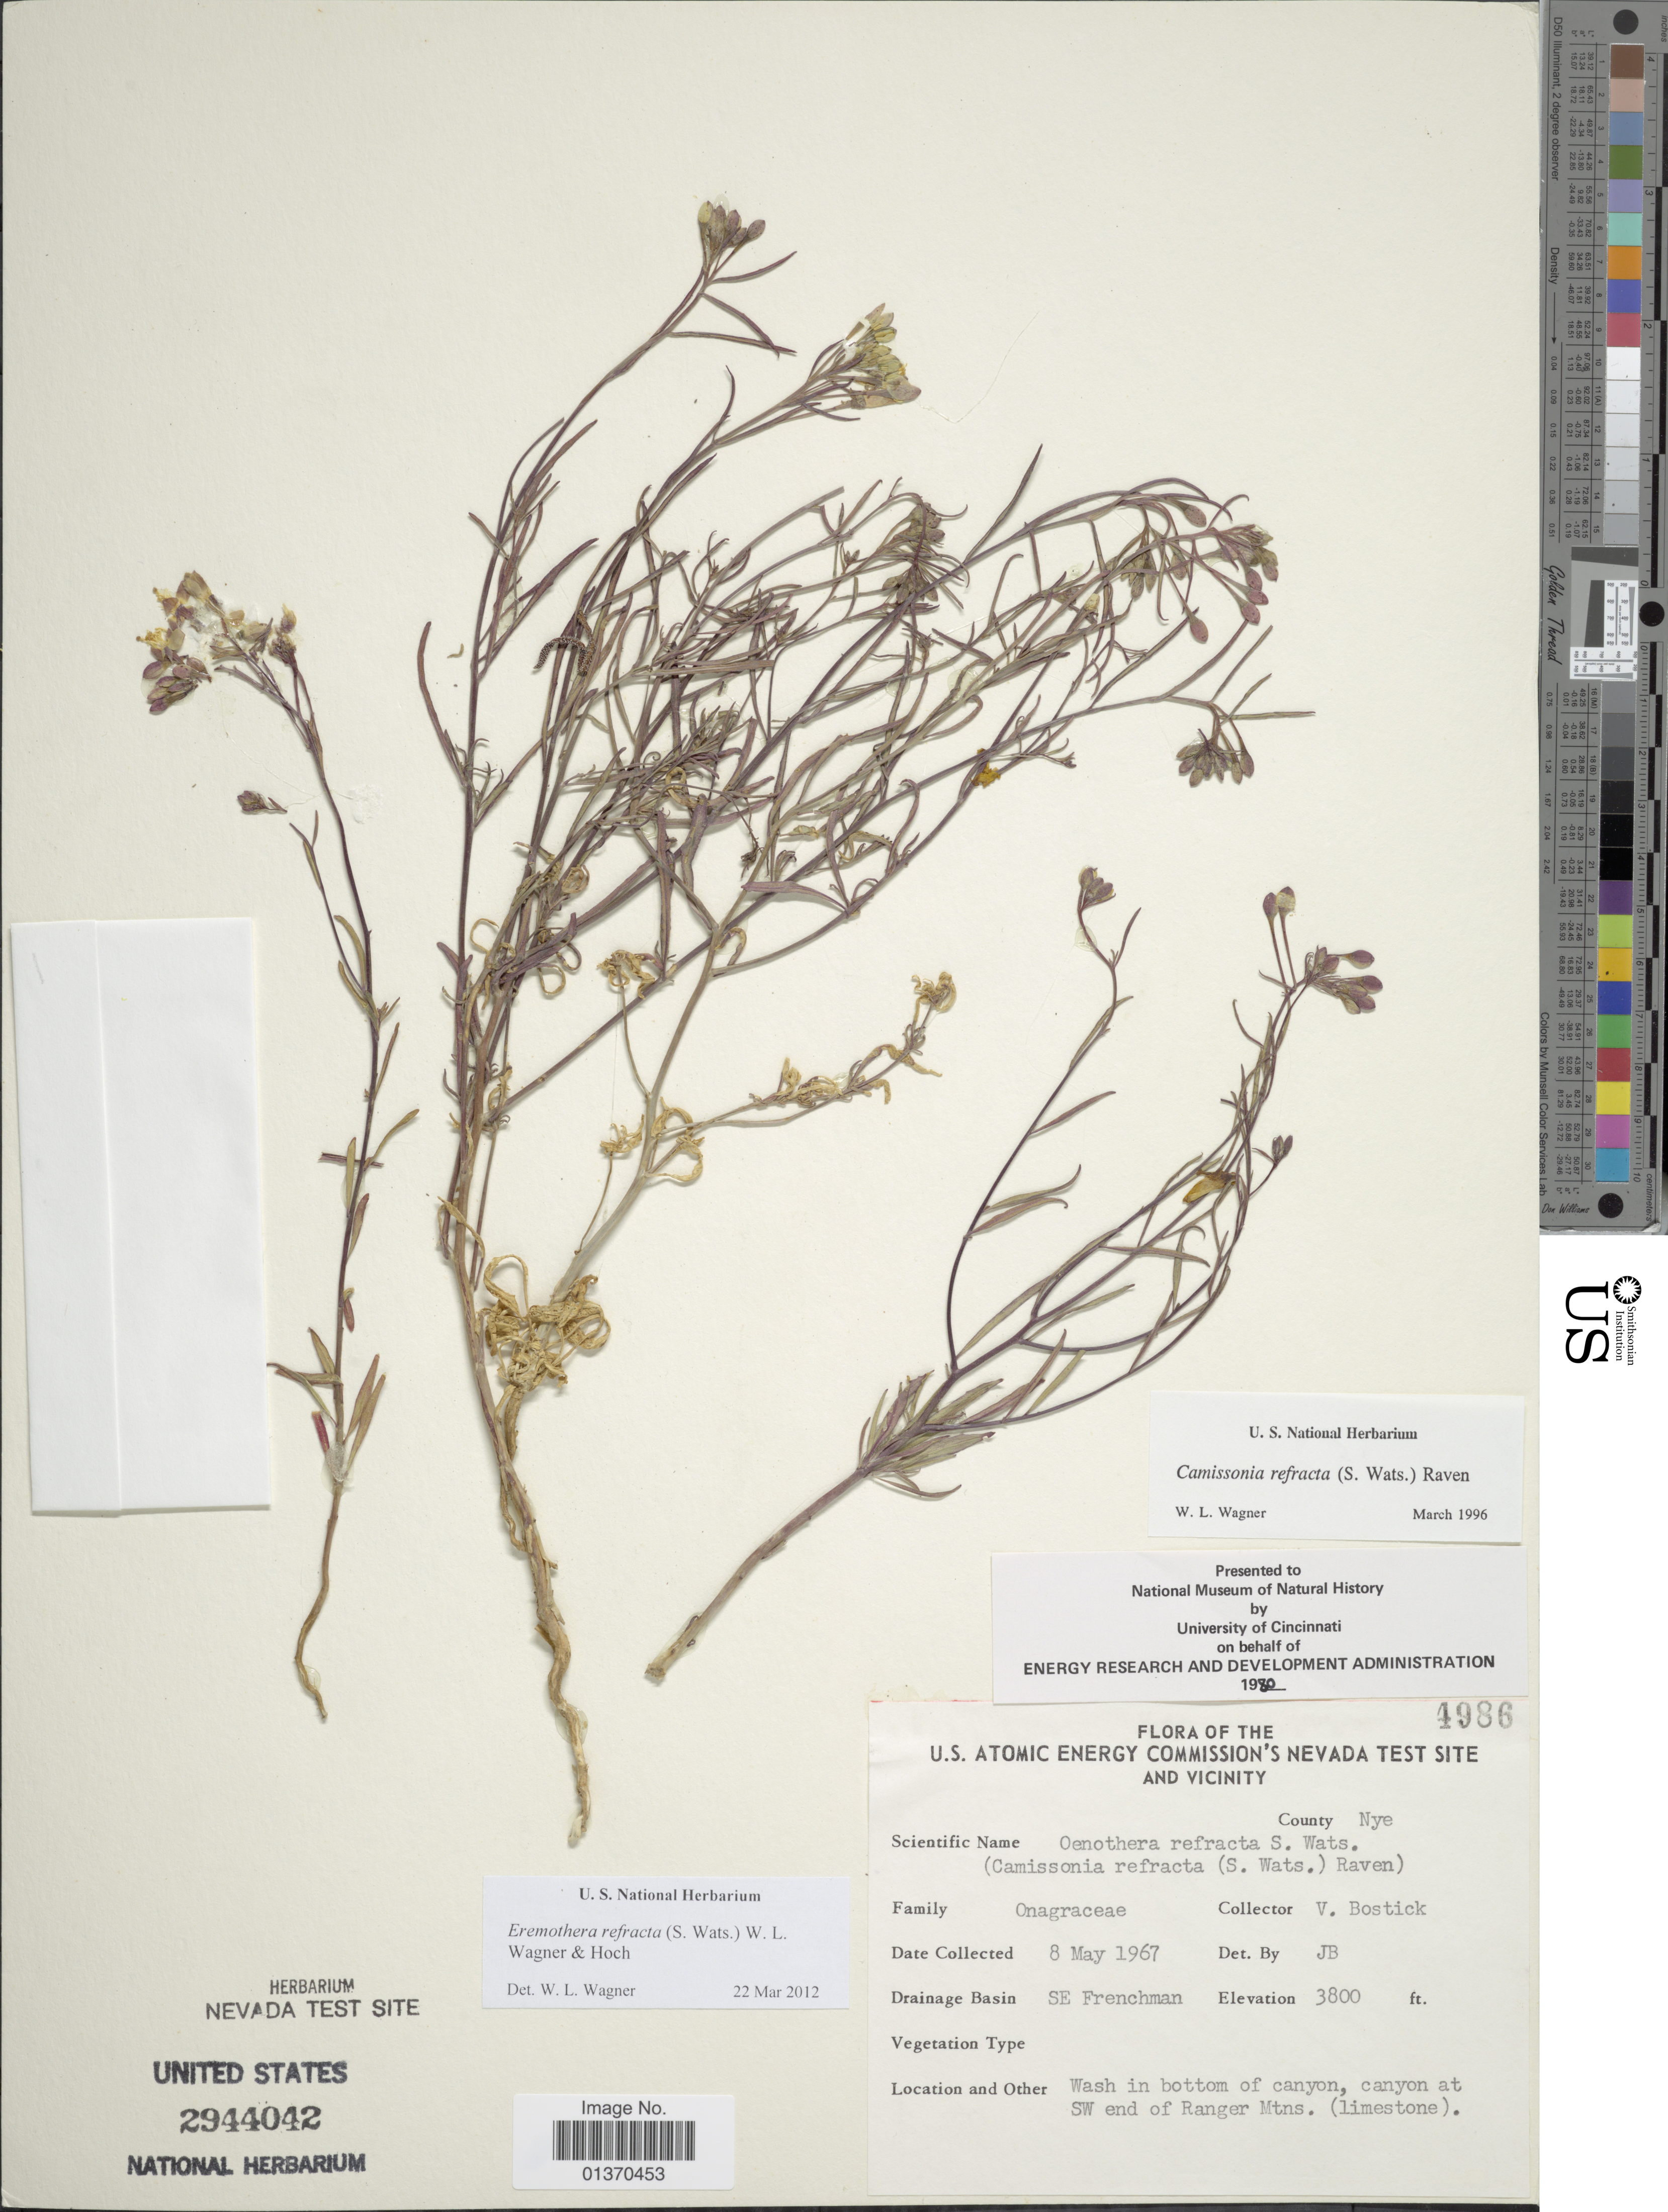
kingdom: Plantae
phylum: Tracheophyta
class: Magnoliopsida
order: Myrtales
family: Onagraceae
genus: Eremothera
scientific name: Eremothera refracta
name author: (S. Watson) W.L. Wagner & Hoch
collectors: V. Bostick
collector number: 4986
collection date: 1967-05-08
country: United States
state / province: Nevada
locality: U. S. Atomic Energy Commission's Nevada Test Site and Vicinity, SE Frenchman, Wash in bottom of canyon, canyon at SW end of Ranger Mtns (limestone)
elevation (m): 1158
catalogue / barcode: US 2944042